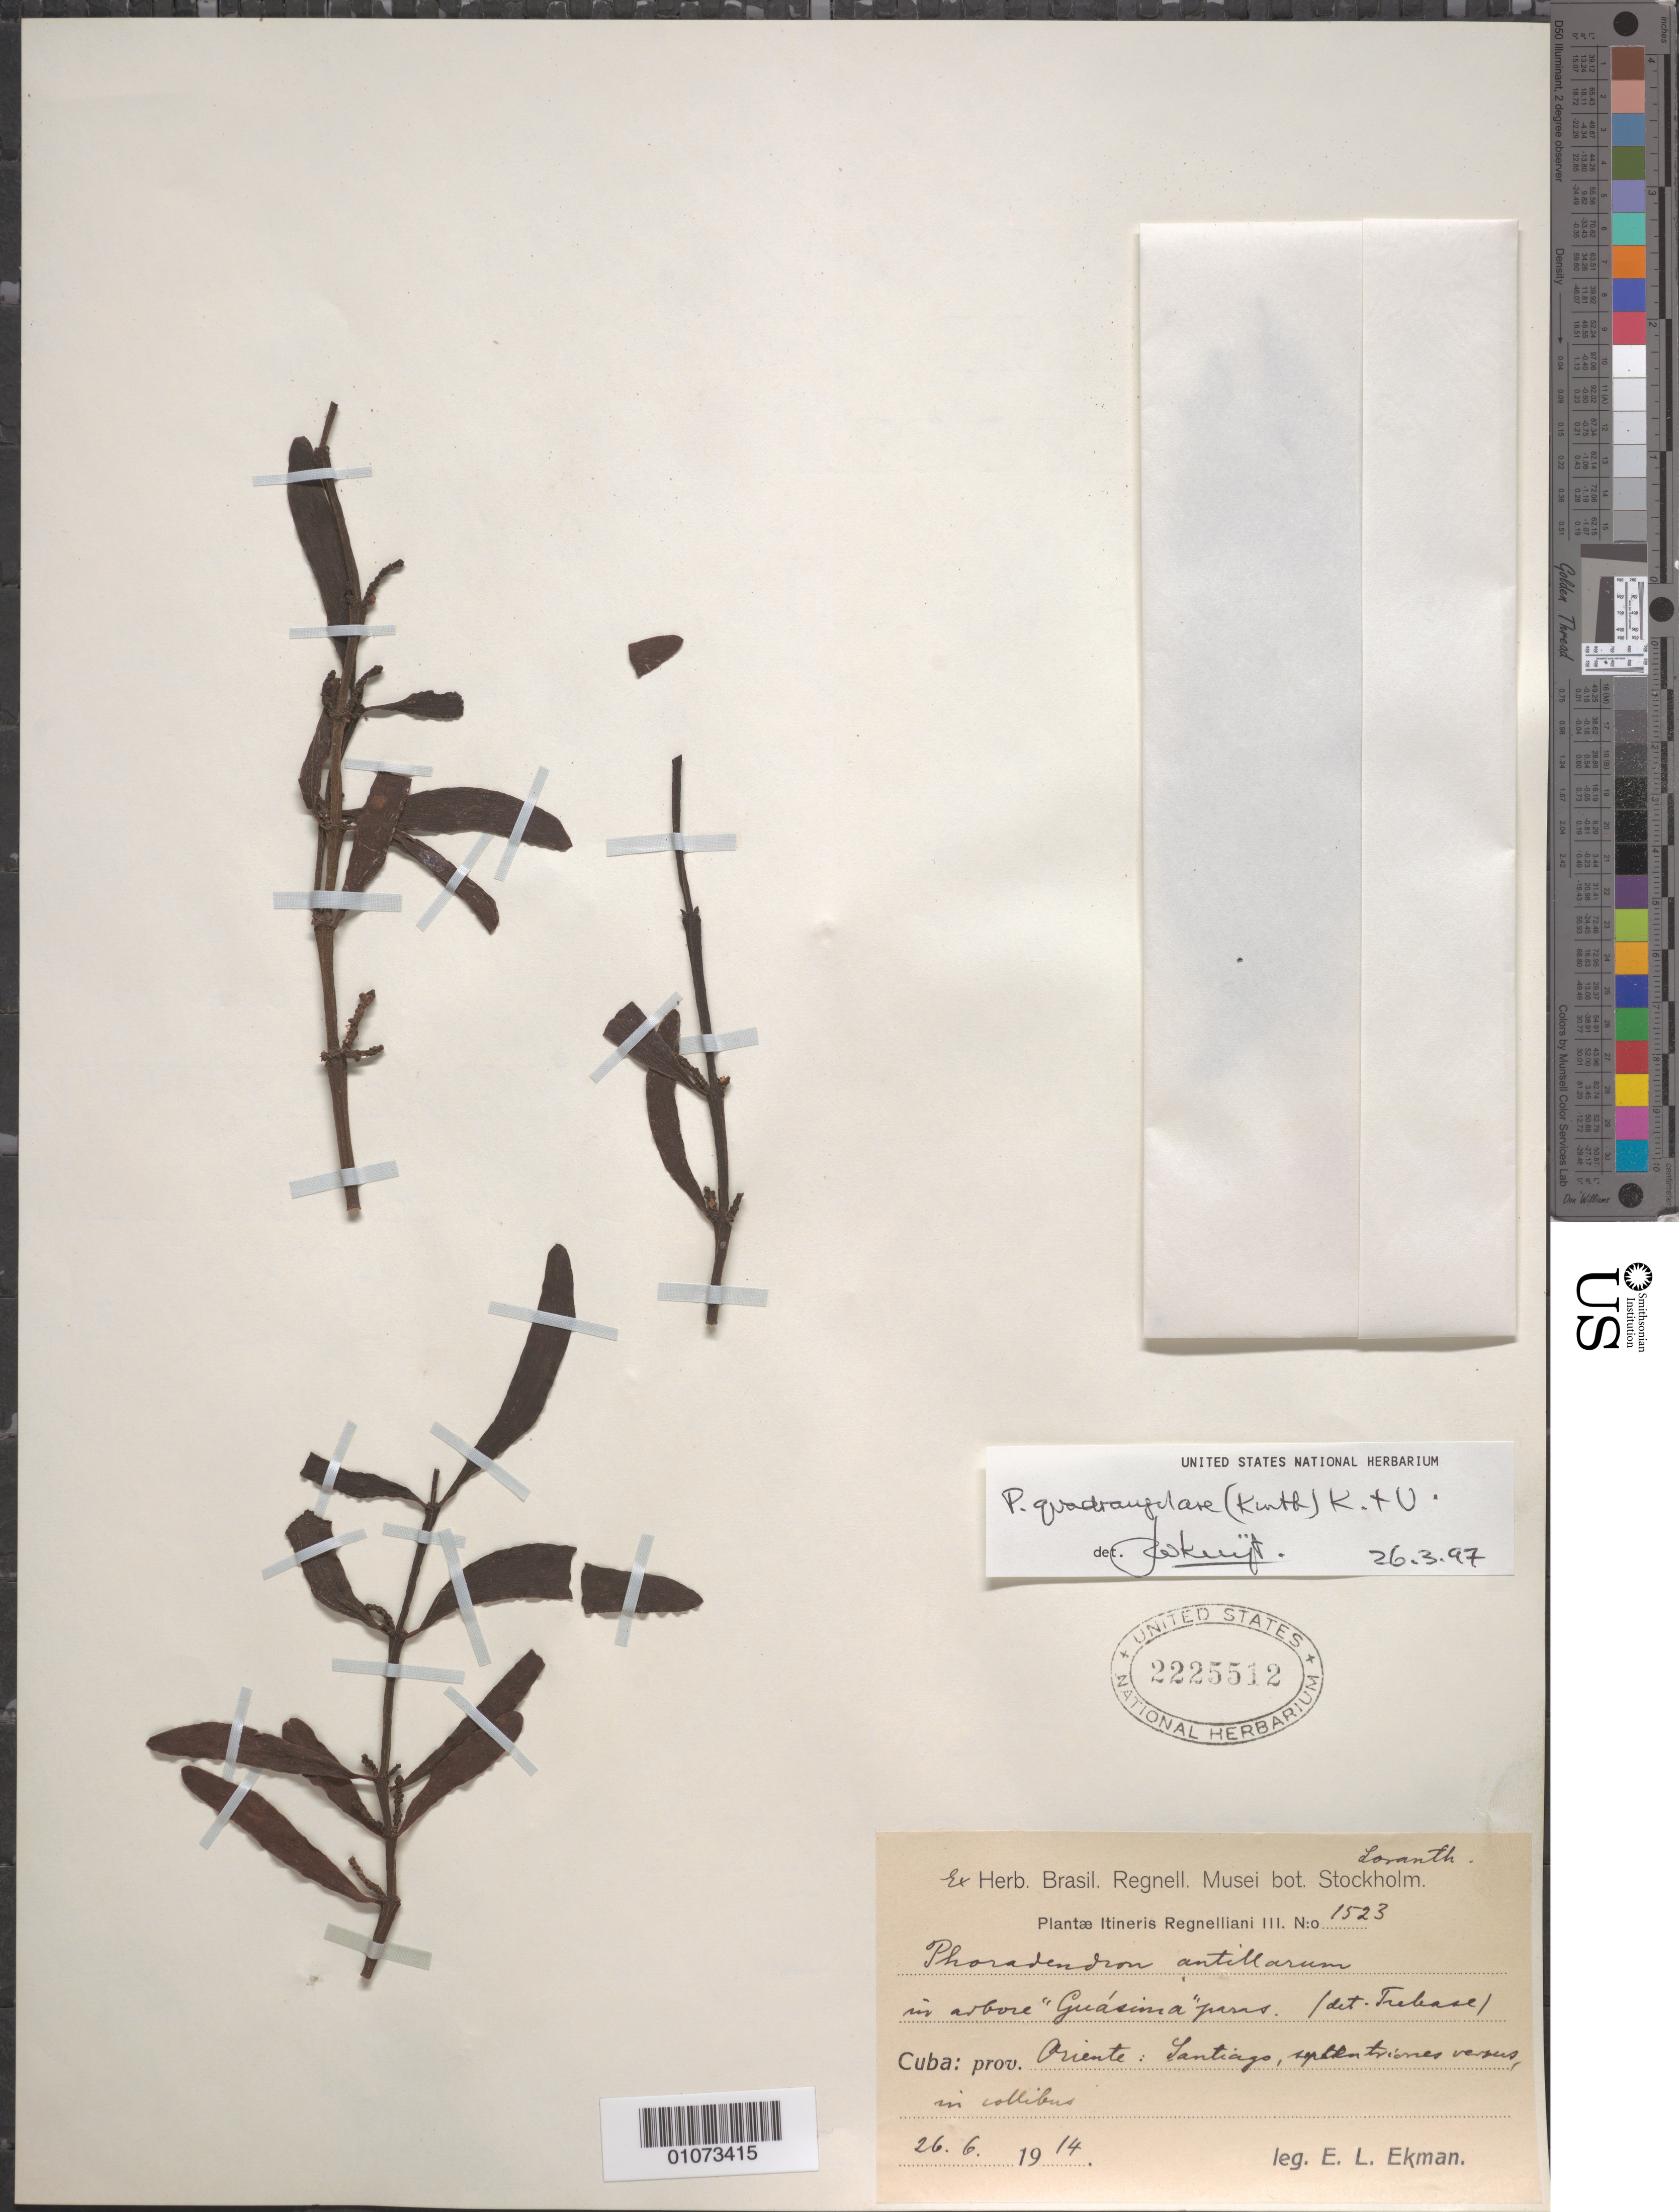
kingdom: Plantae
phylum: Tracheophyta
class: Magnoliopsida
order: Santalales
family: Viscaceae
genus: Phoradendron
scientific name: Phoradendron quadrangulare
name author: (Kunth) Griseb.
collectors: E. L. Ekman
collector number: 1523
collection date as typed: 16 Jun 1914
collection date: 1914-06-16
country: Cuba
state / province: Santiago de Cuba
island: Cuba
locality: Oriente: Santiago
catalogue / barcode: US 2225512